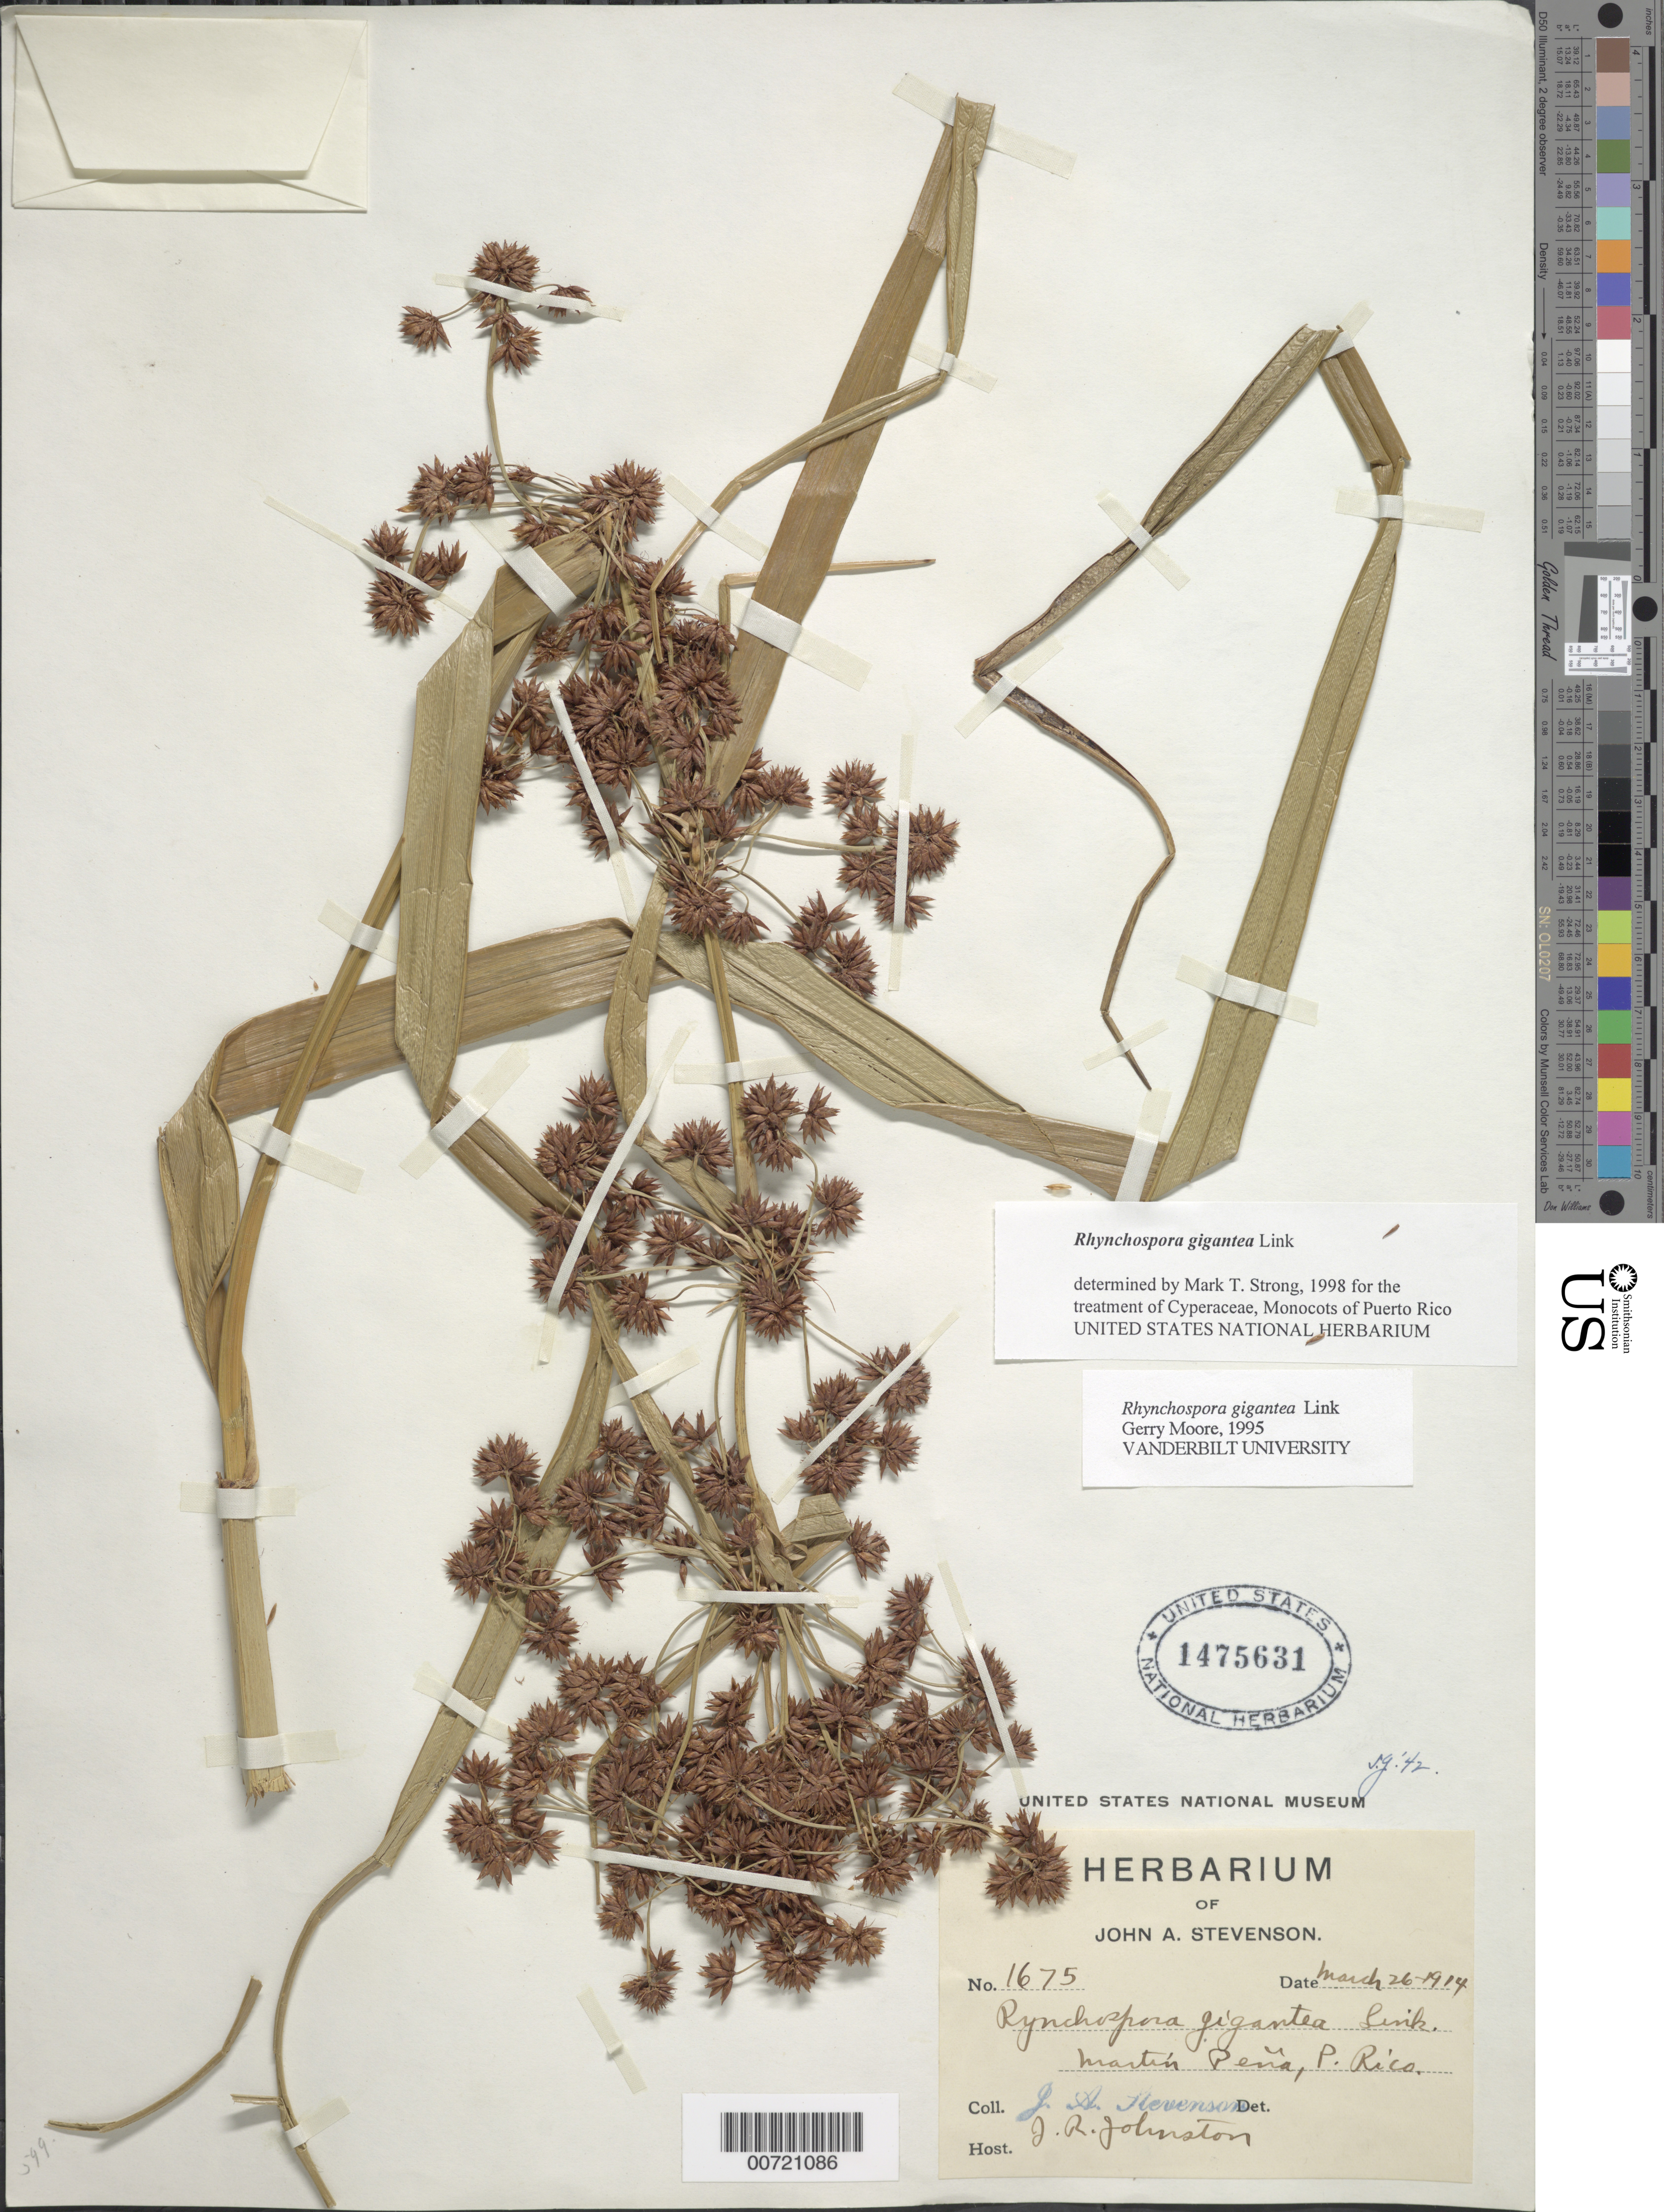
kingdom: Plantae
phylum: Tracheophyta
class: Liliopsida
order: Poales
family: Cyperaceae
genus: Rhynchospora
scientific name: Rhynchospora gigantea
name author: Link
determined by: Strong, M. T., (US), Smithsonian Institution - National Museum of Natural History (UNITED STATES)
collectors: J. Stevenson & J. Johnston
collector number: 1675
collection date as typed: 26 Mar 1914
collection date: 1914-03-26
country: Puerto Rico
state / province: San Juan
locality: Martín Peña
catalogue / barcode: US 1475631